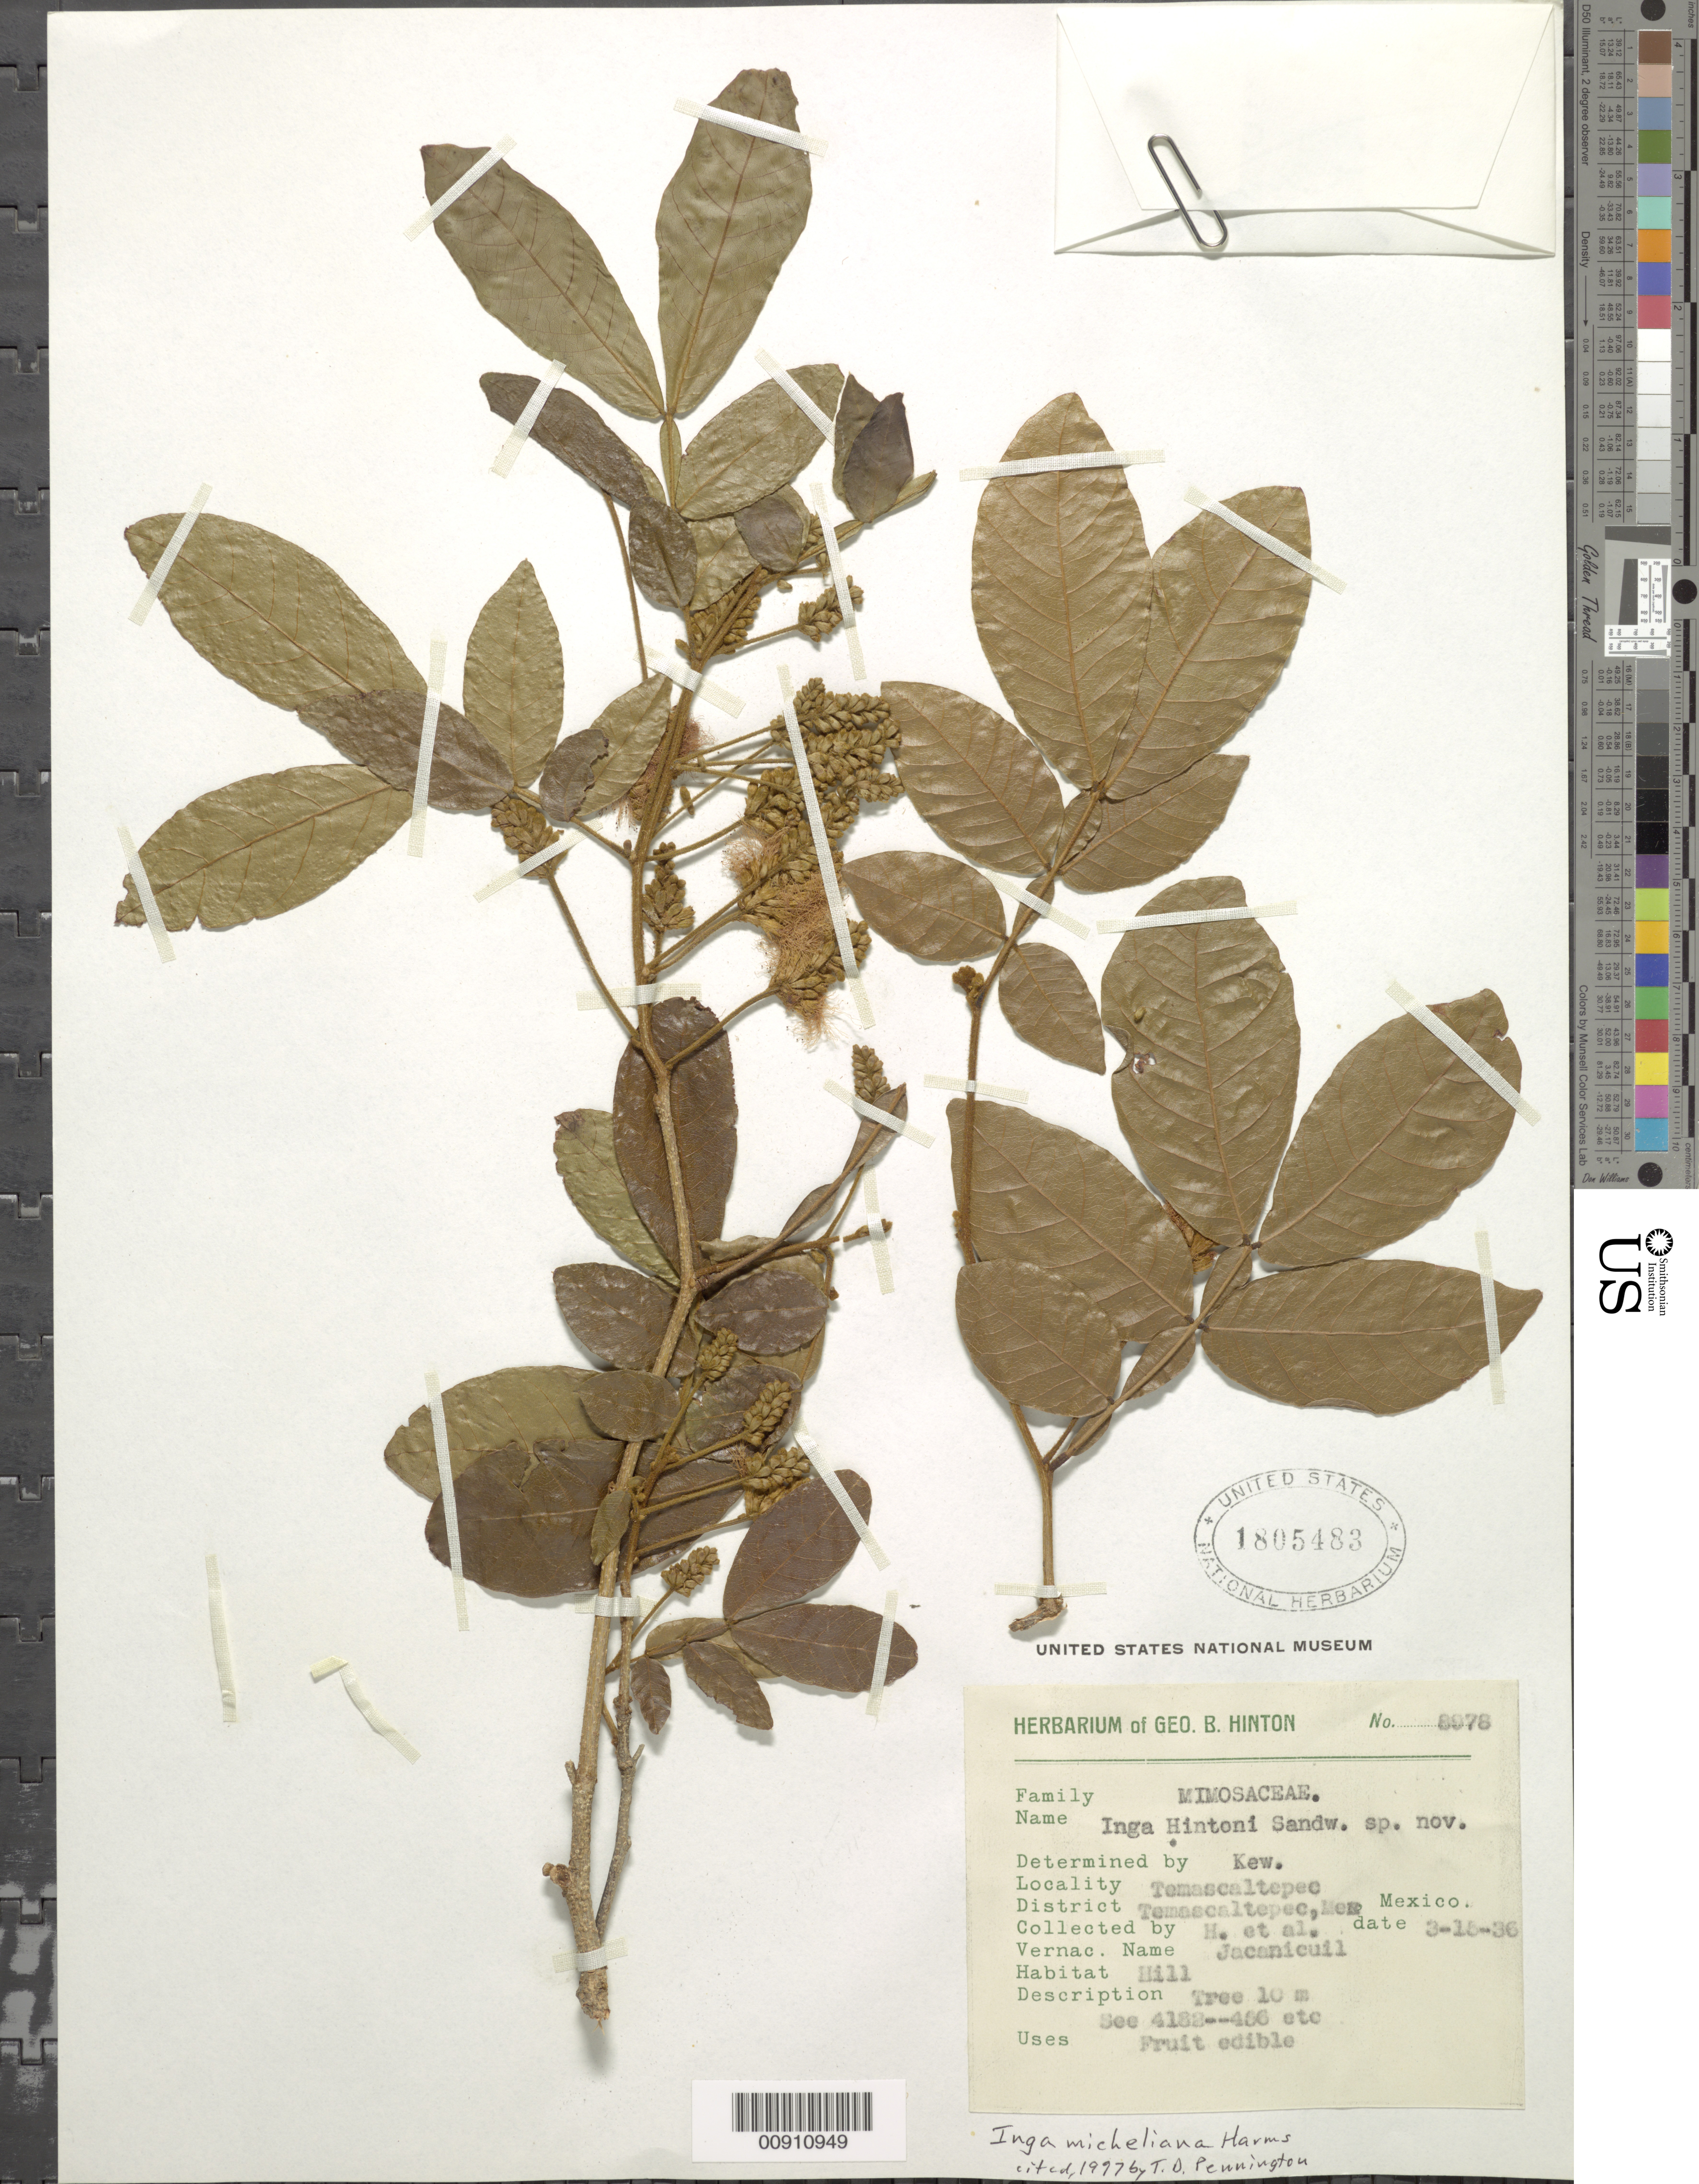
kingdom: Plantae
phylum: Tracheophyta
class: Magnoliopsida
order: Fabales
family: Fabaceae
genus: Inga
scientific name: Inga micheliana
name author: Harms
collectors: G. B. Hinton & et al.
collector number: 8976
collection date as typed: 15 Mar 1936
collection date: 1936-03-15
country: Mexico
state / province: México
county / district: Temascaltepec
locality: Temascaltepec, District Temascaltepec, State of Mexico.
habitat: Hill.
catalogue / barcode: US 1805483